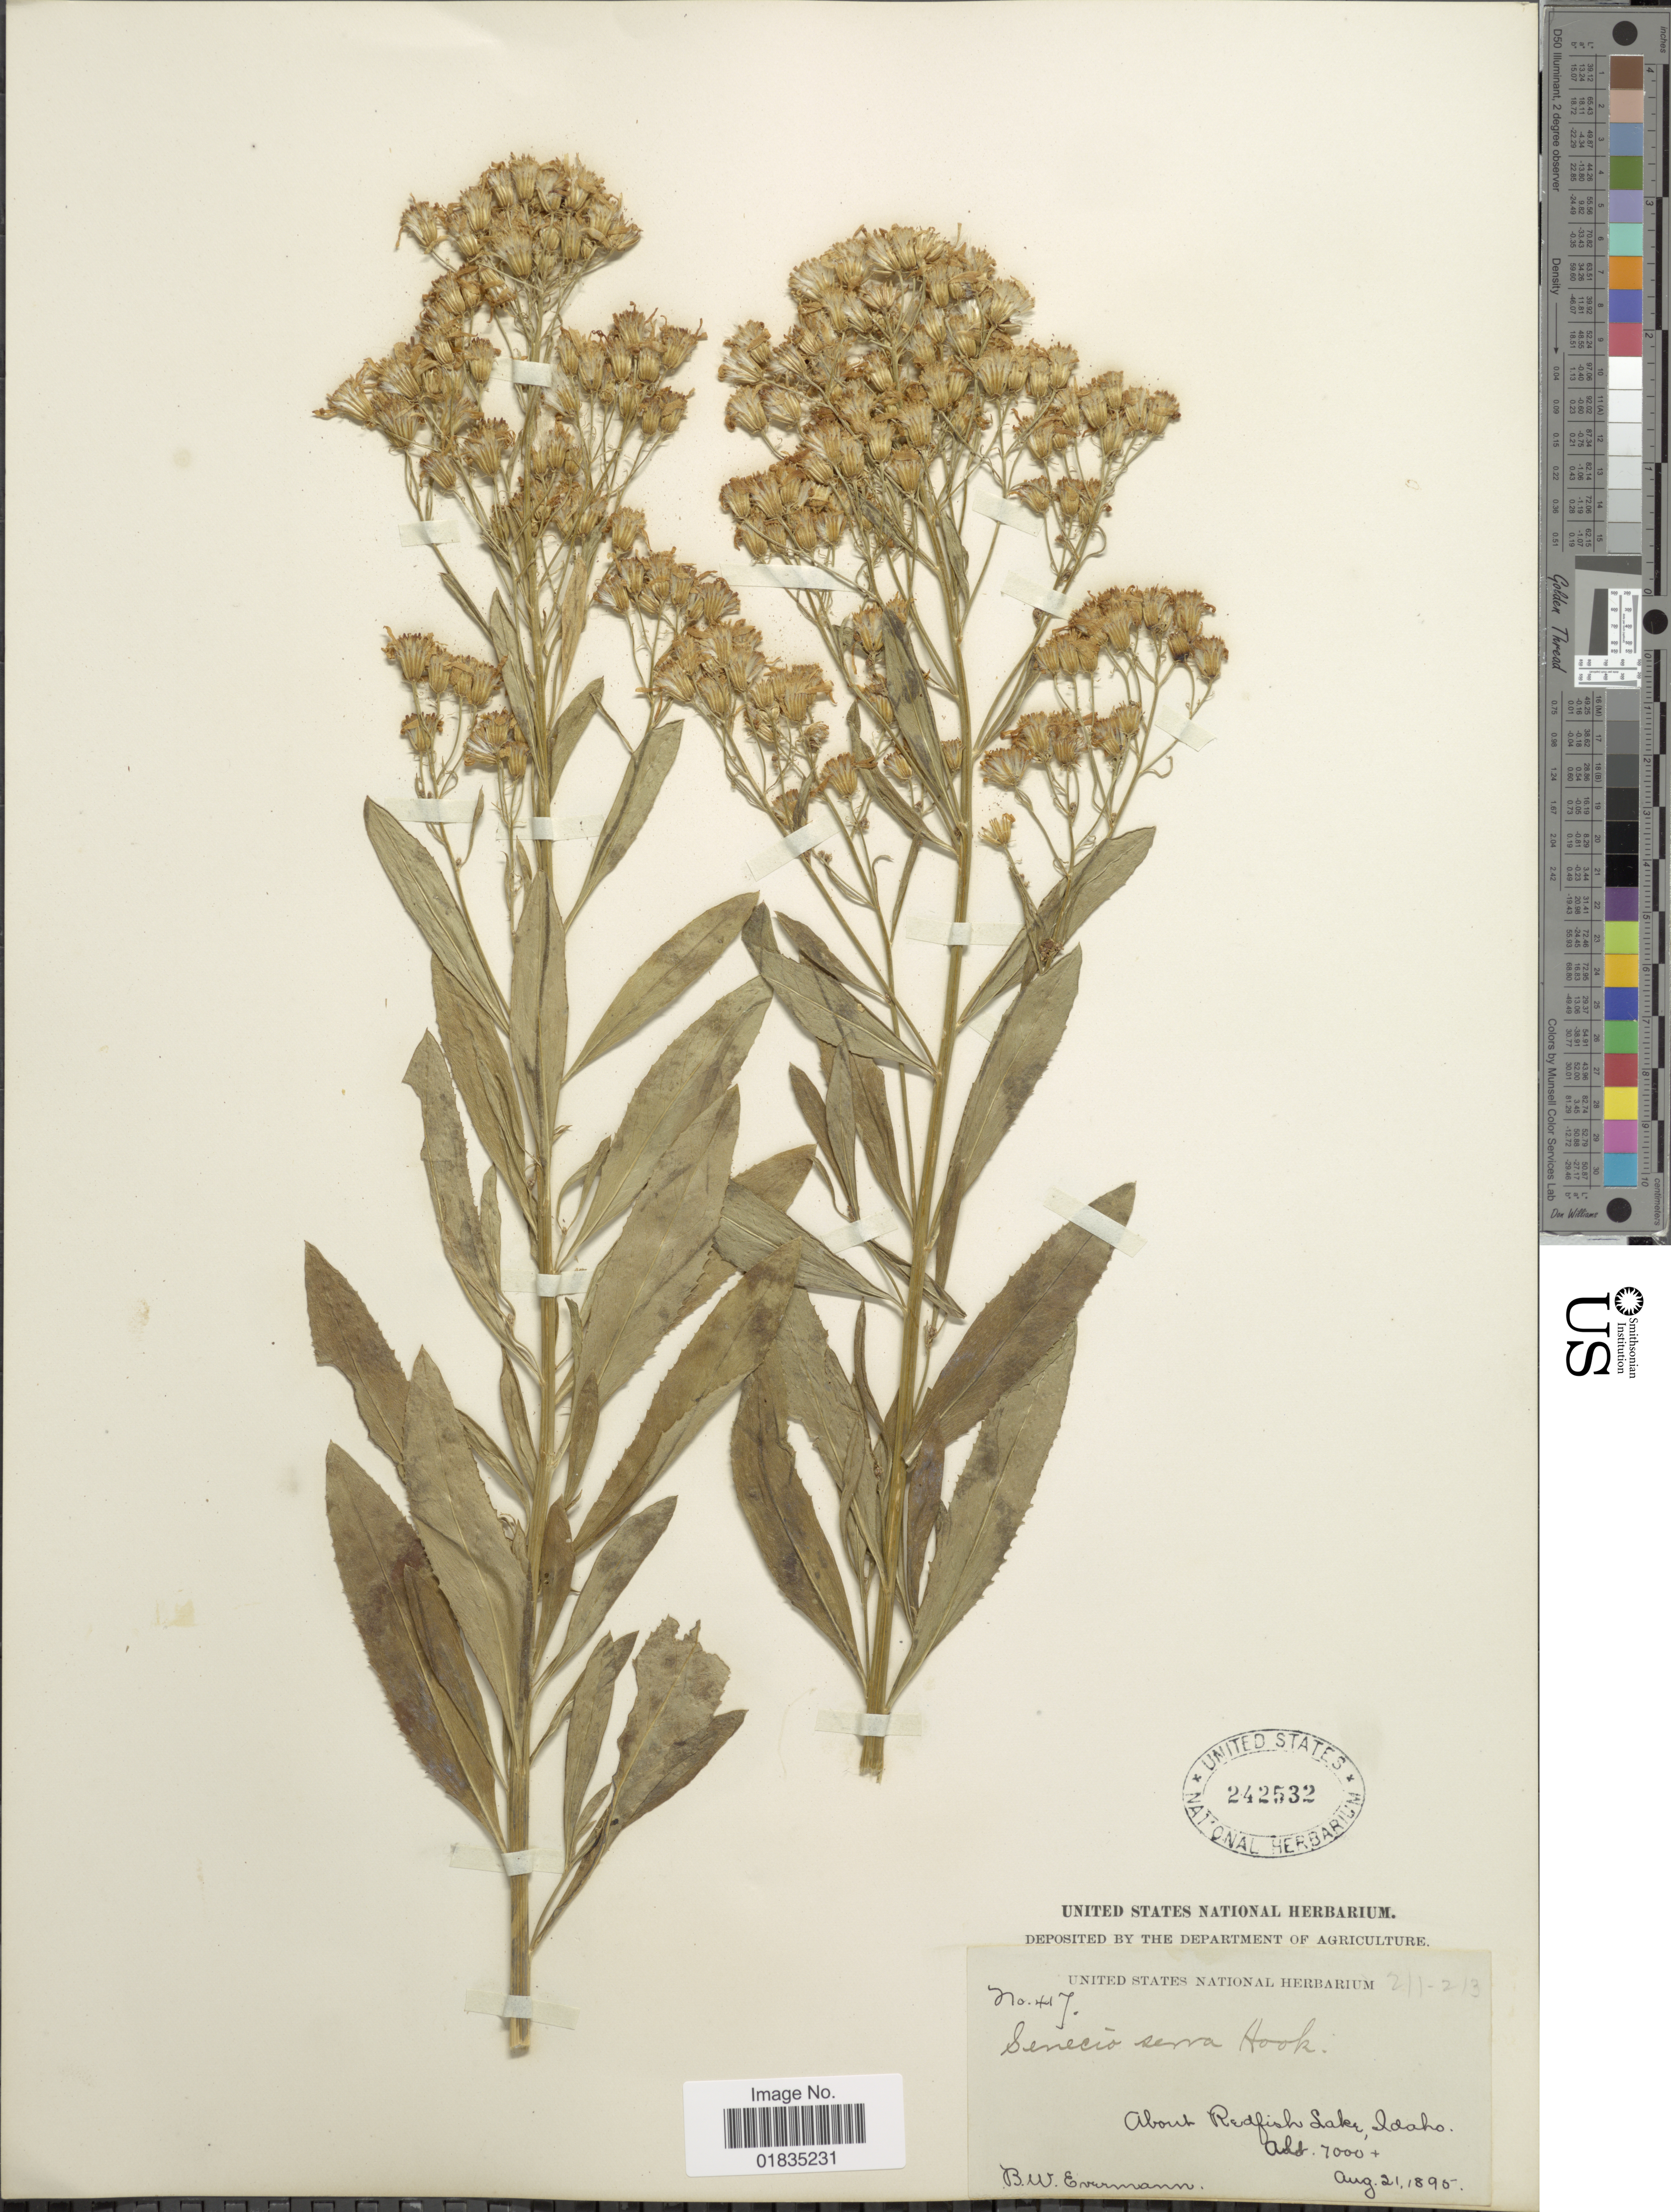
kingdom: Plantae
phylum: Tracheophyta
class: Magnoliopsida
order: Asterales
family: Asteraceae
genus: Senecio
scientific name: Senecio serra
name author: Hook.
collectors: B. W. Evermann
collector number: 47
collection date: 1895-08-21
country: United States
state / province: Idaho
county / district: Custer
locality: About Redfish Lake.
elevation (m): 2134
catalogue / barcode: US 242532